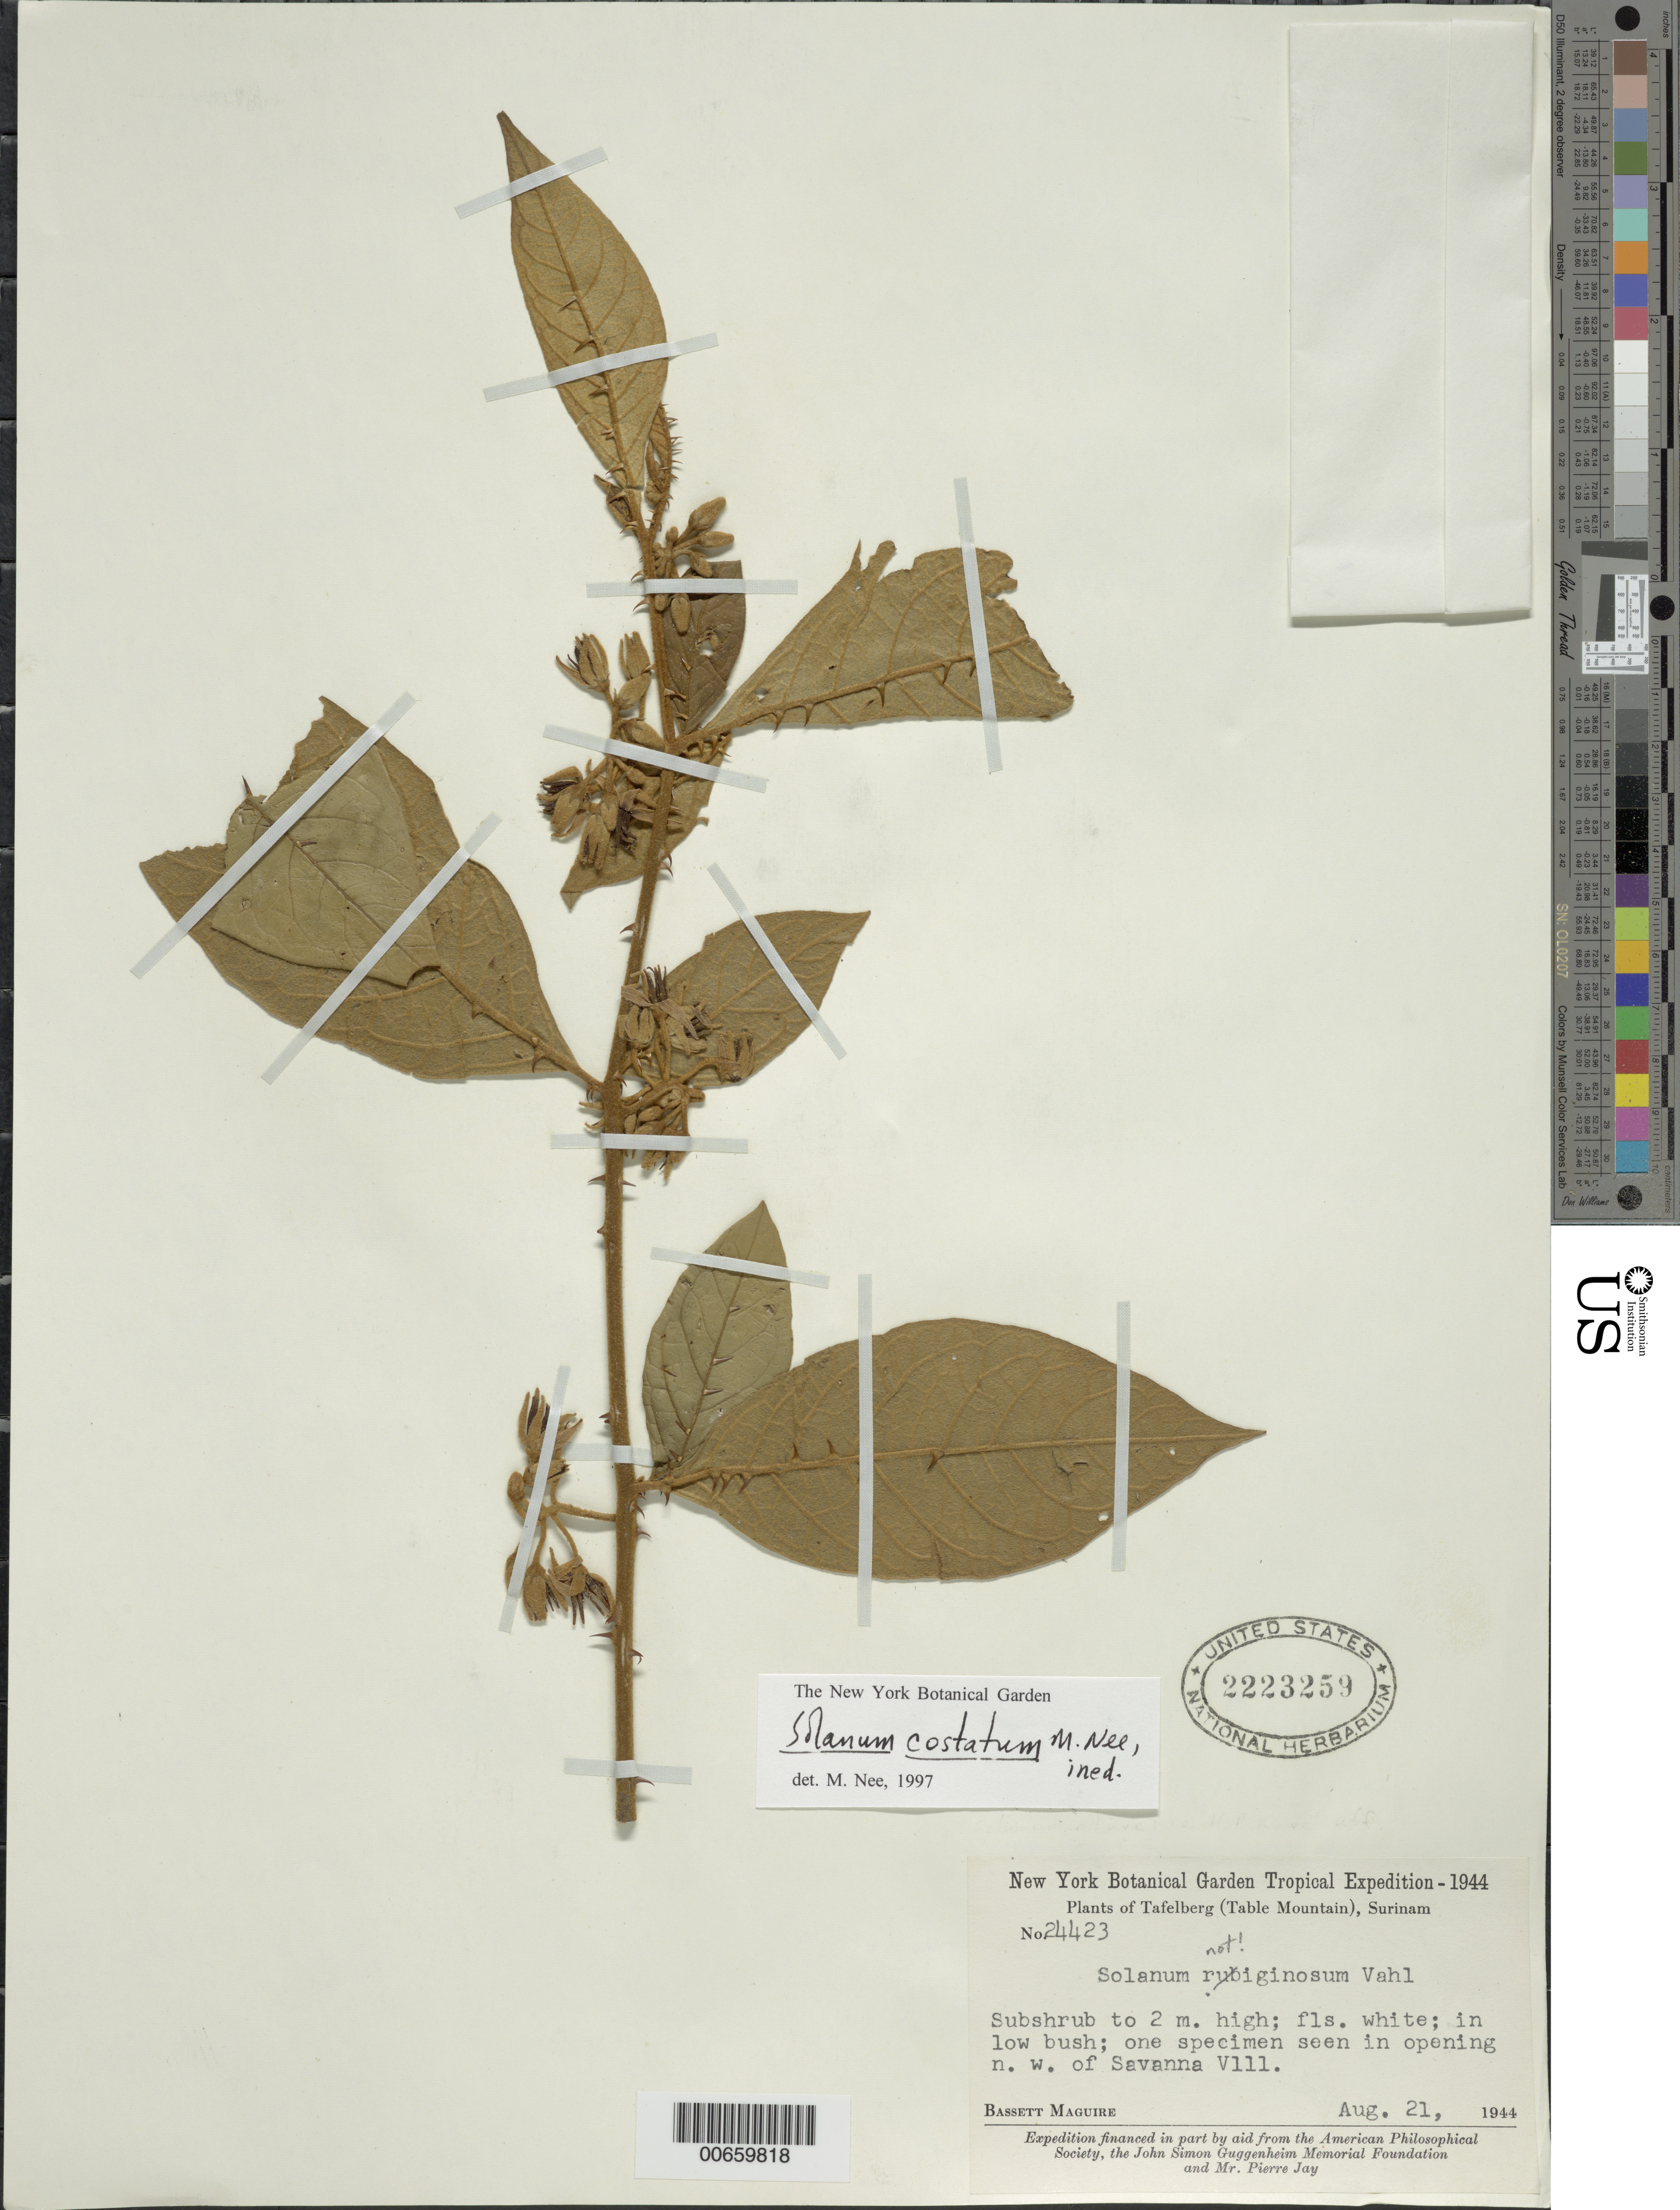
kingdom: Plantae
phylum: Tracheophyta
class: Magnoliopsida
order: Solanales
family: Solanaceae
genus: Solanum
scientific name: Solanum costatum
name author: M. Nee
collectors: B. Maguire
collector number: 24423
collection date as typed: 8 Aug 1944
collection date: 1944-08-08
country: Suriname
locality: Tafelberg (Table Mountain), NW of Savanna VIII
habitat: Opening in low bush.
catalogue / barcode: US 2223259